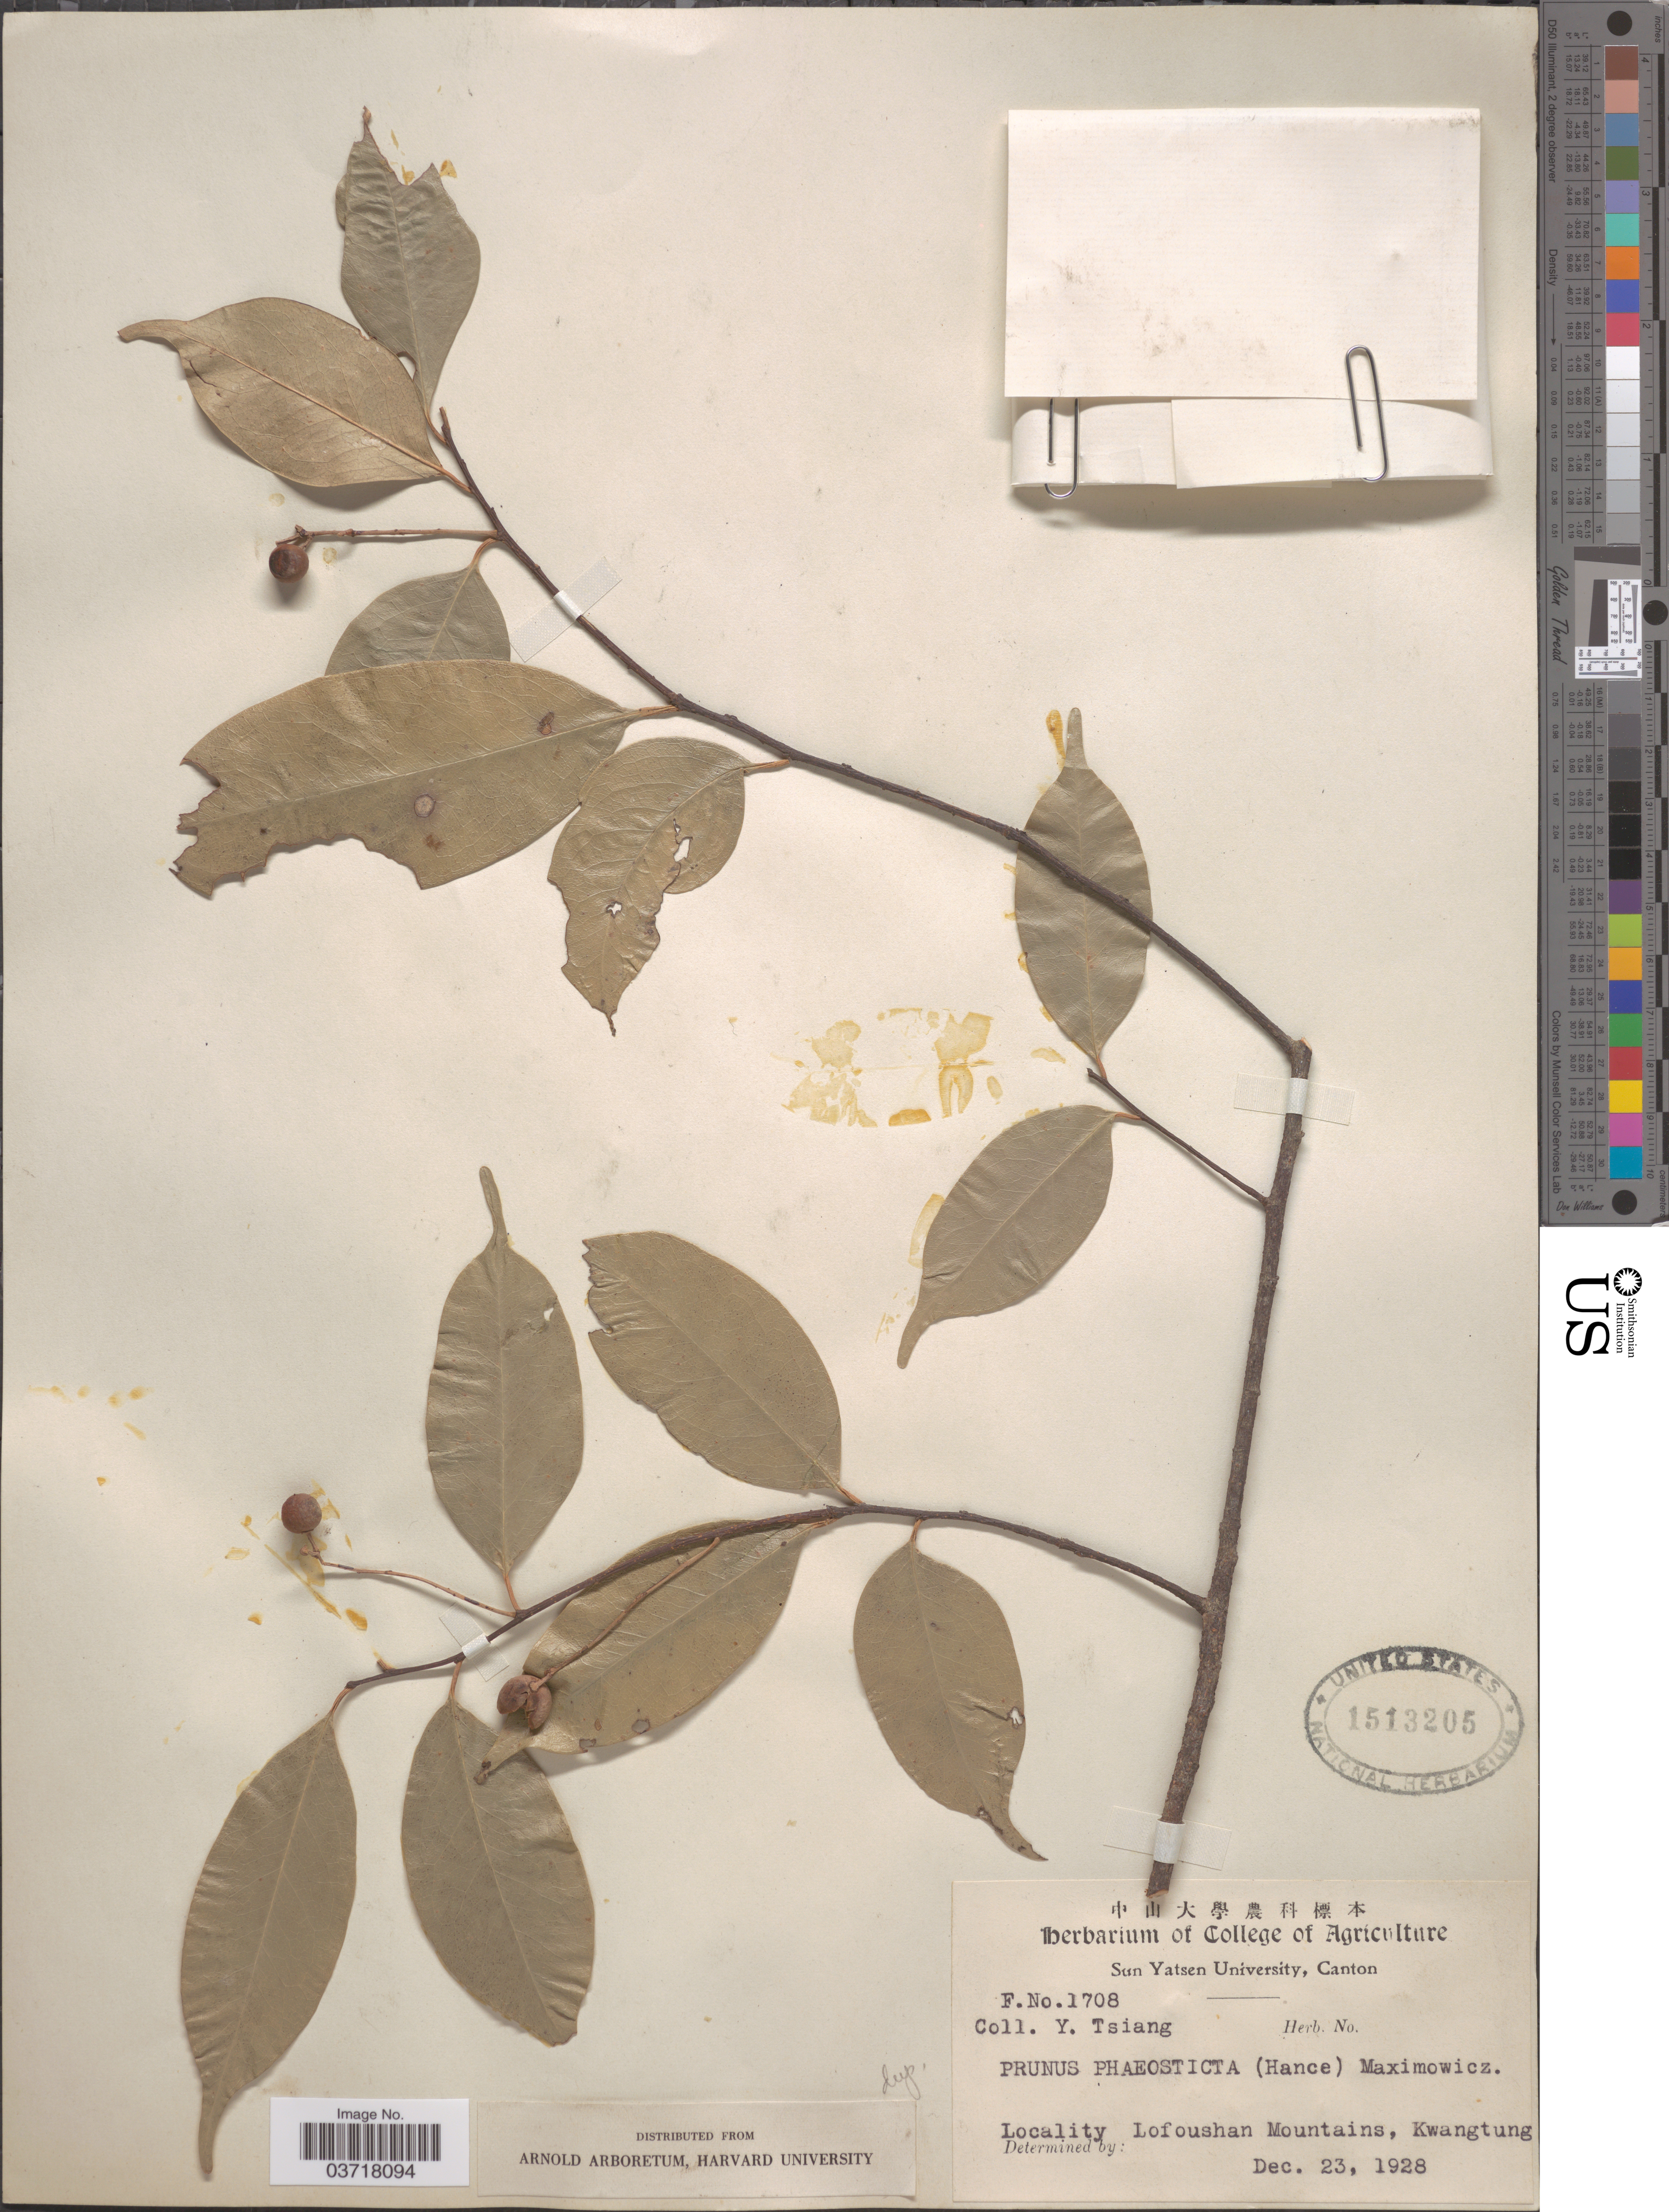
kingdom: Plantae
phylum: Tracheophyta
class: Magnoliopsida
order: Rosales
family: Rosaceae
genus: Prunus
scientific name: Prunus phaeosticta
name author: (Hance) Maxim.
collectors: Y. Tsiang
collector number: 1708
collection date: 1928-12-23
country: China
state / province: Guangdong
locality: Lofoushan Mountains, Kwangtung.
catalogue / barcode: US 1513205